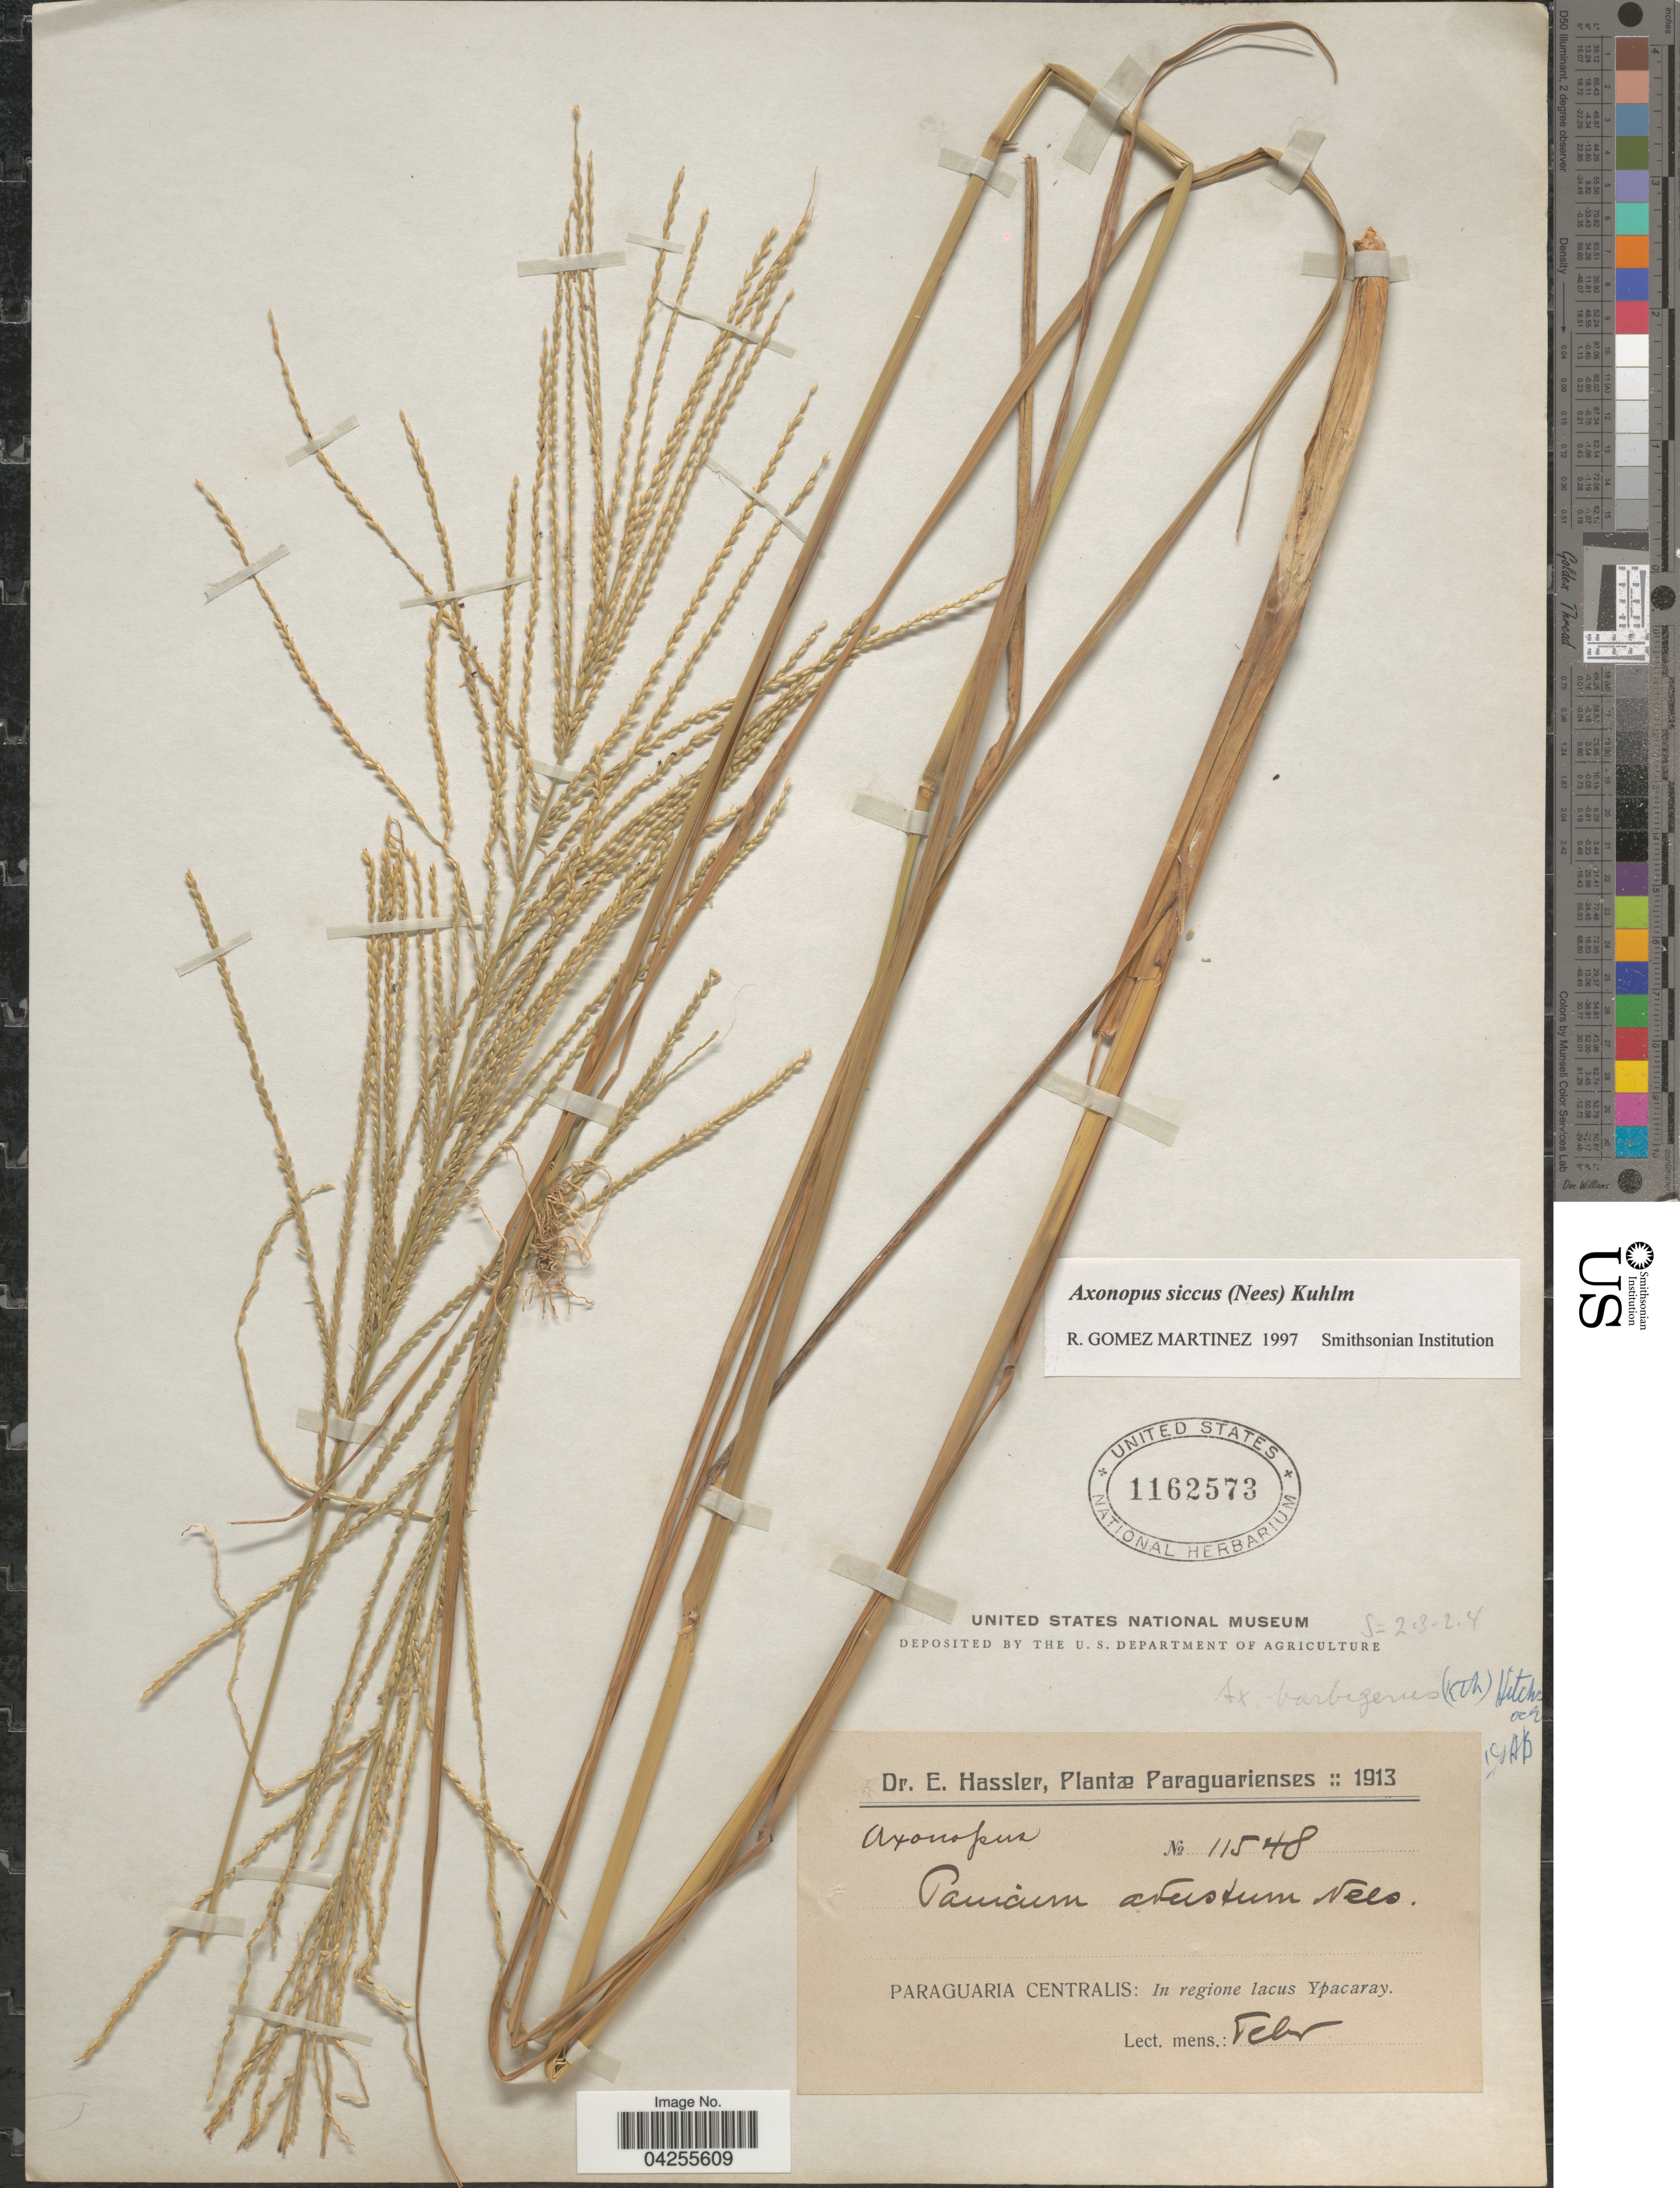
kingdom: Plantae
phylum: Tracheophyta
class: Liliopsida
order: Poales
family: Poaceae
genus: Axonopus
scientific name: Axonopus siccus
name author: (Nees) Kuhlm.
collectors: E. Hassler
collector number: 11548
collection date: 1913-02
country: Paraguay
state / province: Paraguari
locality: Paraguaria Centralis: In regione lacus Ypacaray.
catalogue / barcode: US 1162573